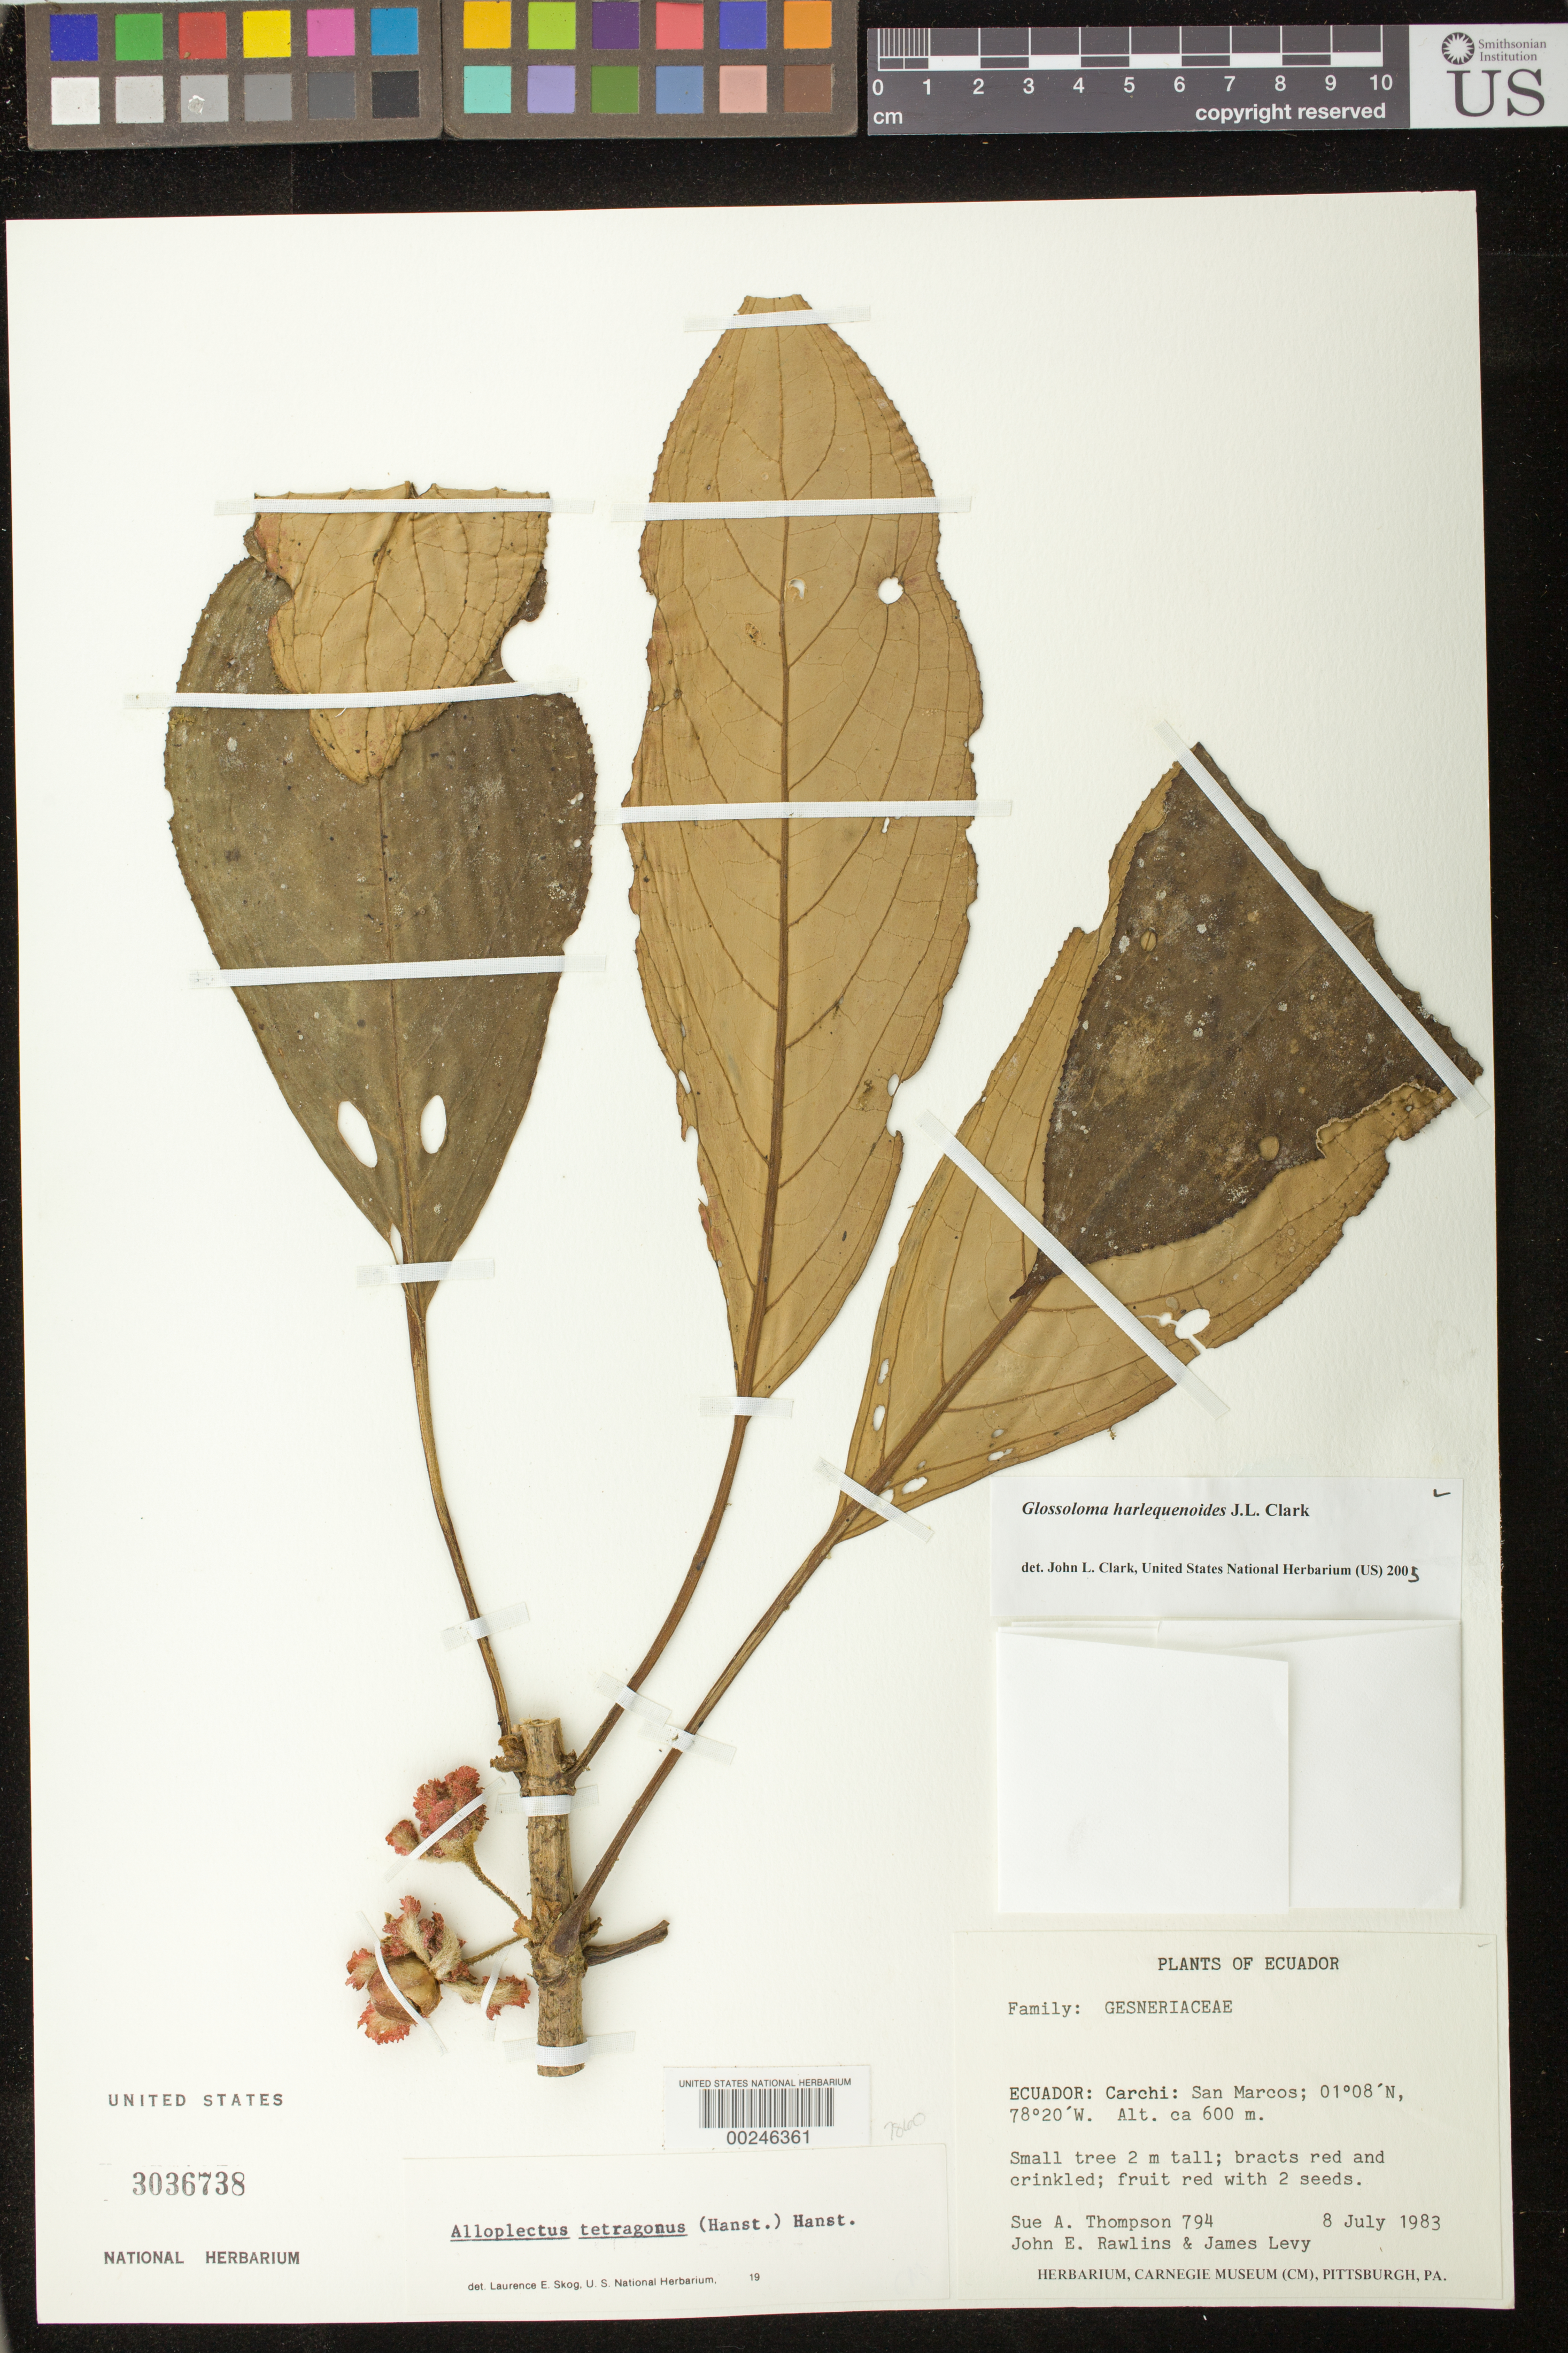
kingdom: Plantae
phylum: Tracheophyta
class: Magnoliopsida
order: Lamiales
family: Gesneriaceae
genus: Glossoloma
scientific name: Glossoloma harlequinoides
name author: J.L. Clark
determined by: Clark, J. L., (SEL), The Marie Selby Botanical Garden (UNITED STATES)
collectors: S. A. Thompson, J. Rawlins & J. Levy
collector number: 794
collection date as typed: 08 Jul 1983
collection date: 1983-07-08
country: Ecuador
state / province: Carchi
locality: San Marcos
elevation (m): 600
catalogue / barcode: US 3036738